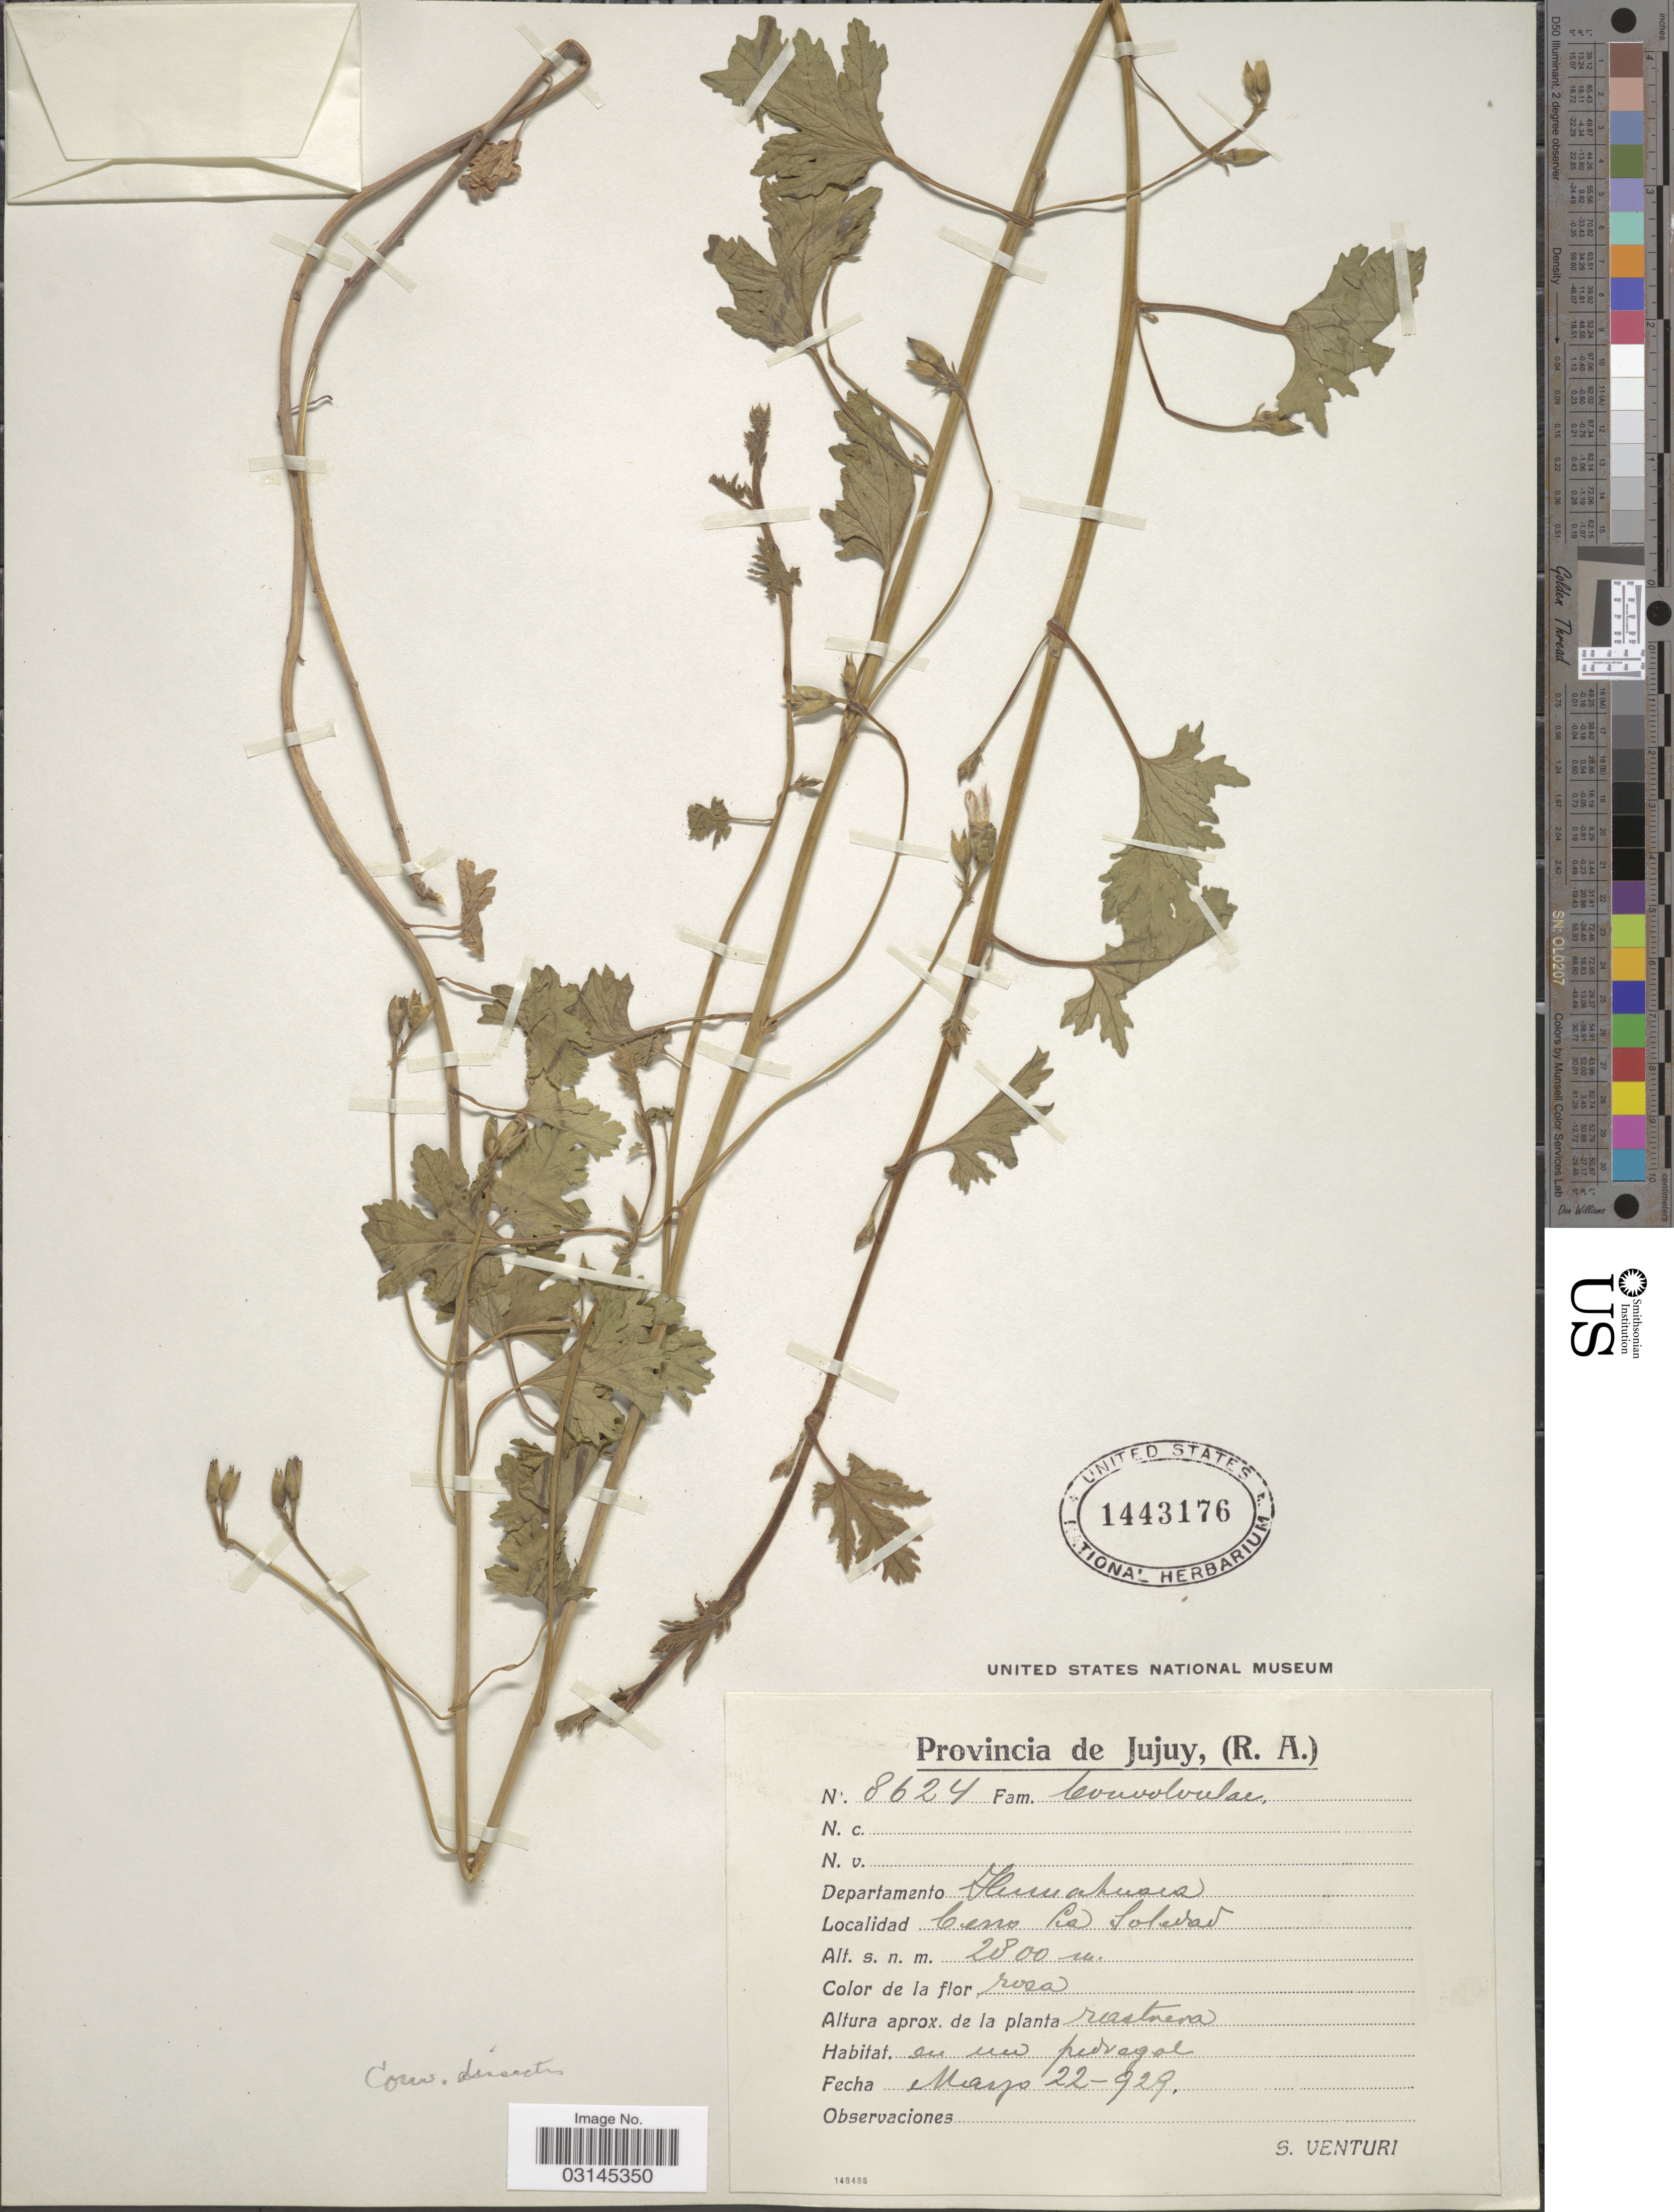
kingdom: Plantae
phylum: Tracheophyta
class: Magnoliopsida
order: Solanales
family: Convolvulaceae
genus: Convolvulus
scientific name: Convolvulus dissectus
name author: Jacq.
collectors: S. Venturi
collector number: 8624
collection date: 1929-03-22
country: Argentina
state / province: Jujuy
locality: Departamento Humahuaca. Cerro La Soledad.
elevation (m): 2800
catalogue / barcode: US 1443176